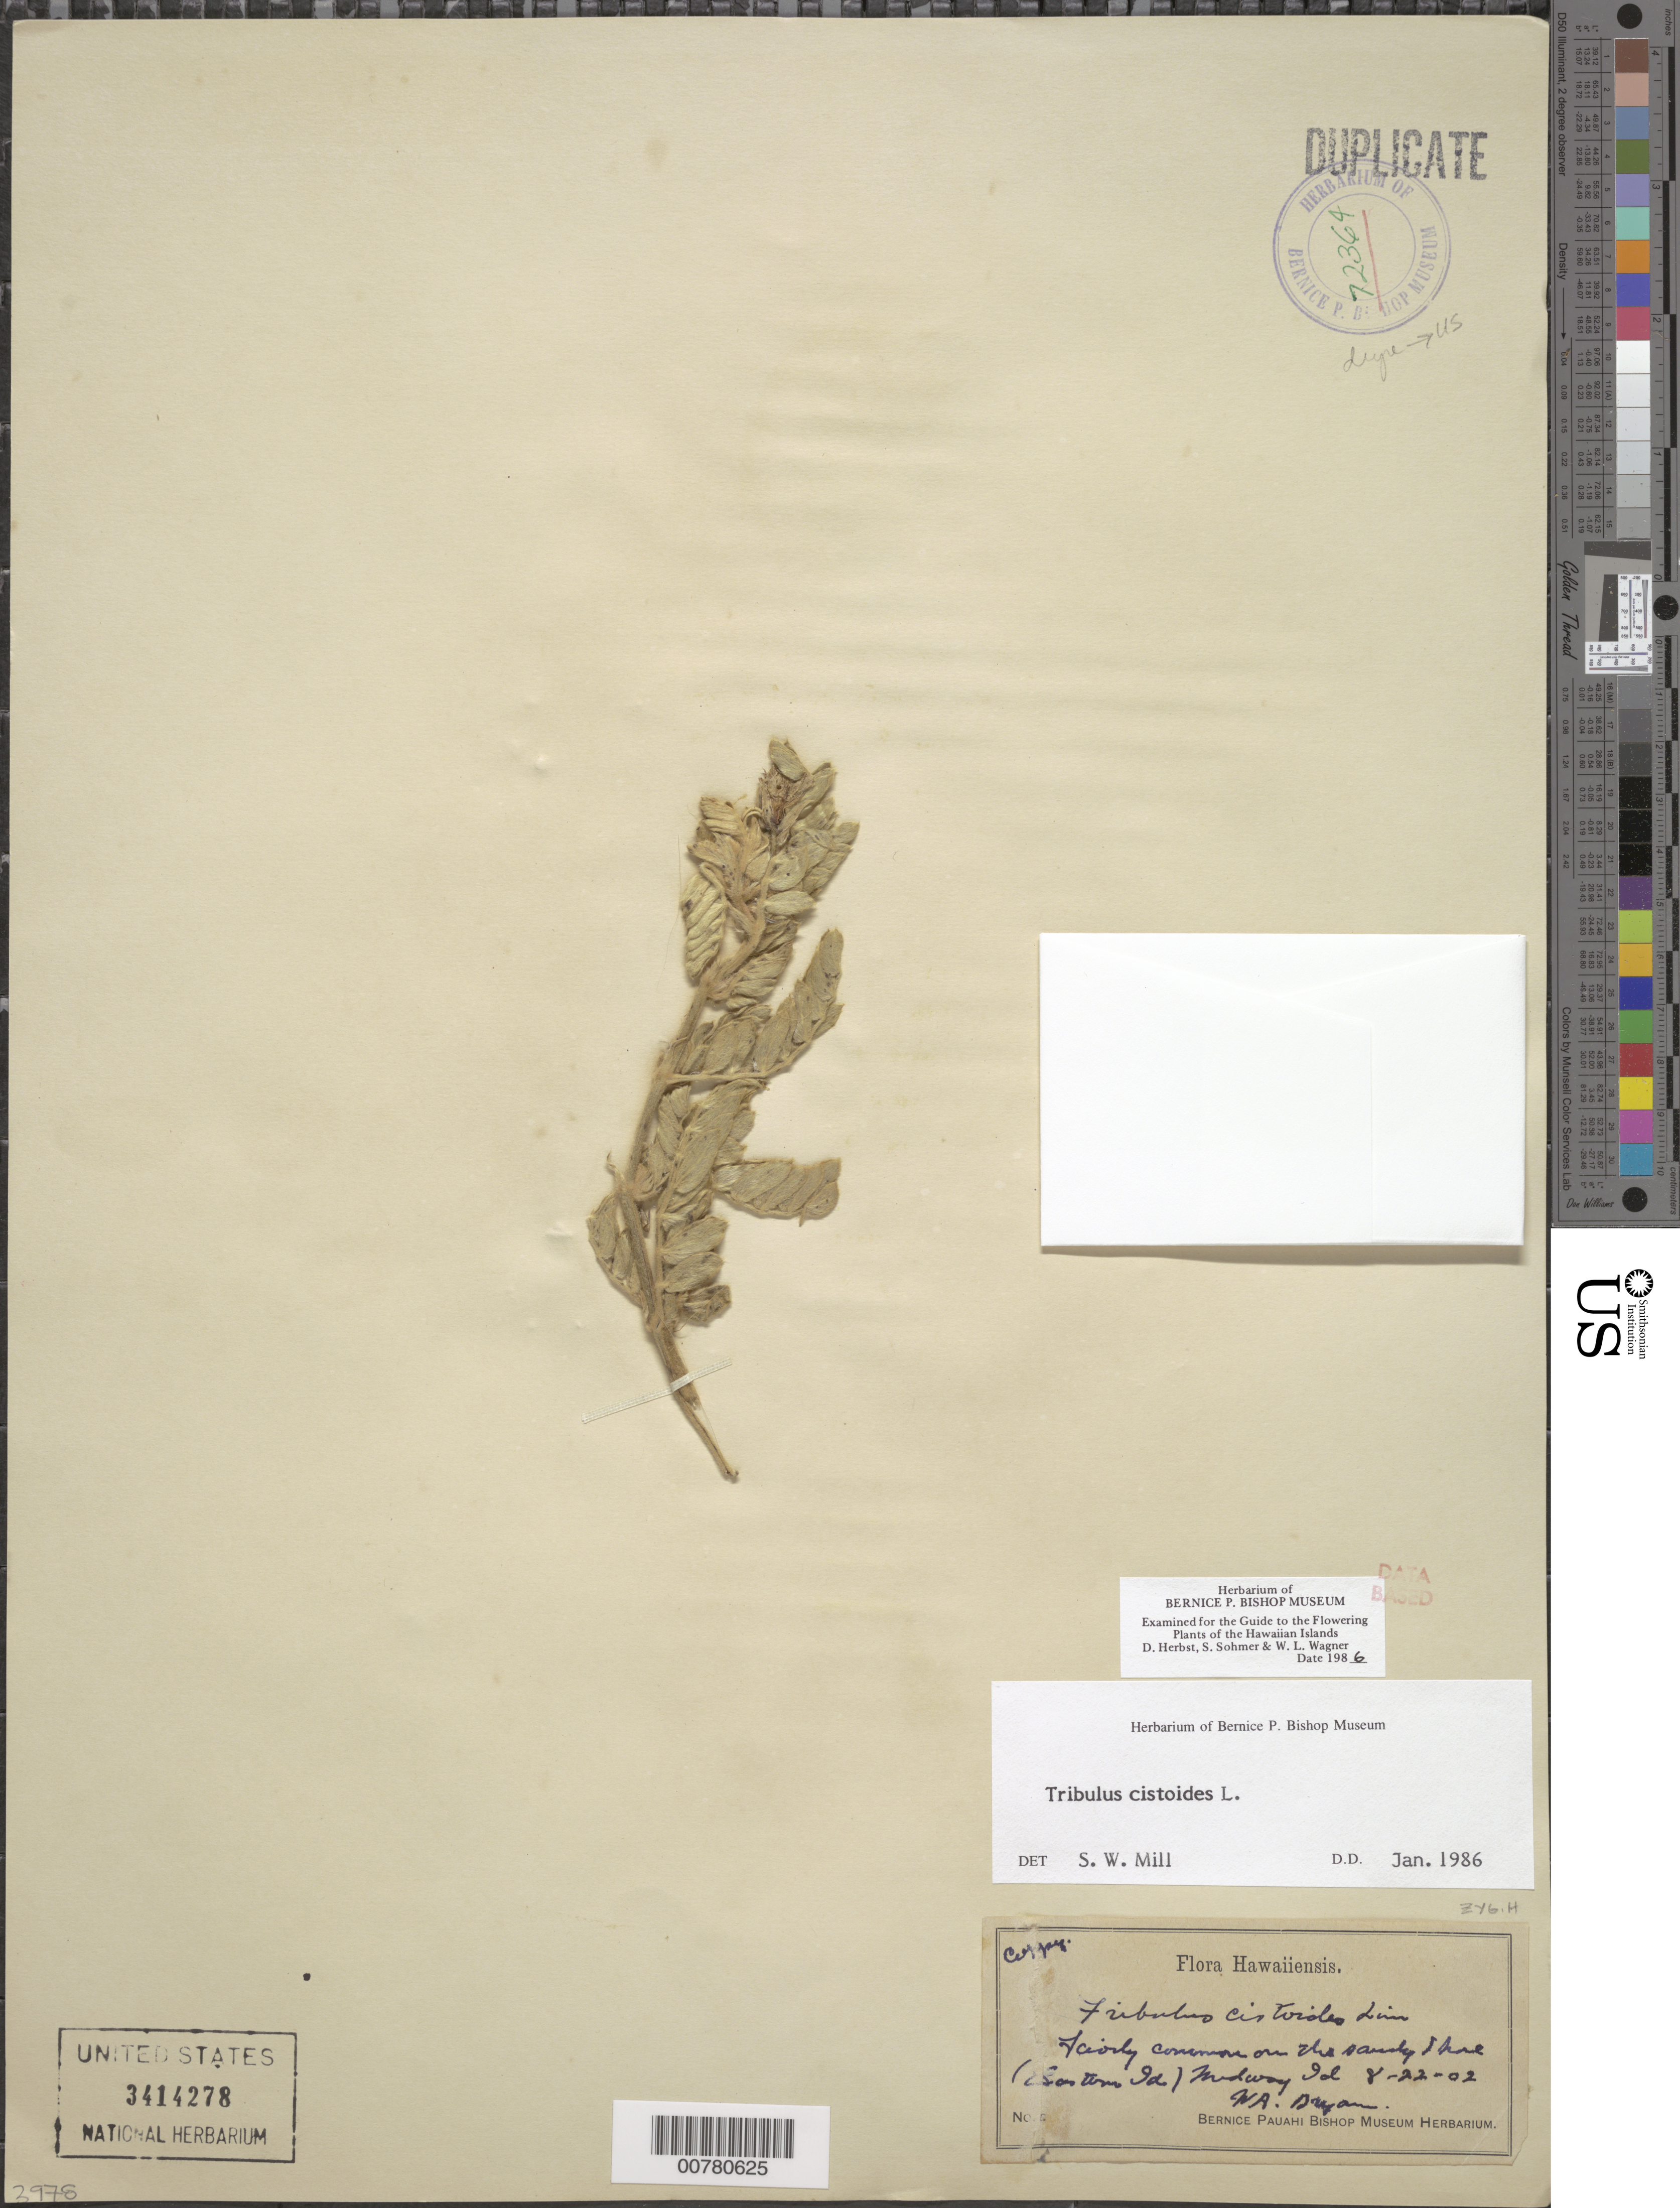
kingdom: Plantae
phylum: Tracheophyta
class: Magnoliopsida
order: Zygophyllales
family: Zygophyllaceae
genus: Tribulus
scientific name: Tribulus cistoides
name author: L.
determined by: Wagner, W. L.; Herbst, D. R.; Sohmer, S. H.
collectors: W. Bryan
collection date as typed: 22 Aug 1902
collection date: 1902-08-22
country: U.S. Administered Pacific Islands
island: Midway Atoll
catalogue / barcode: US 3414278